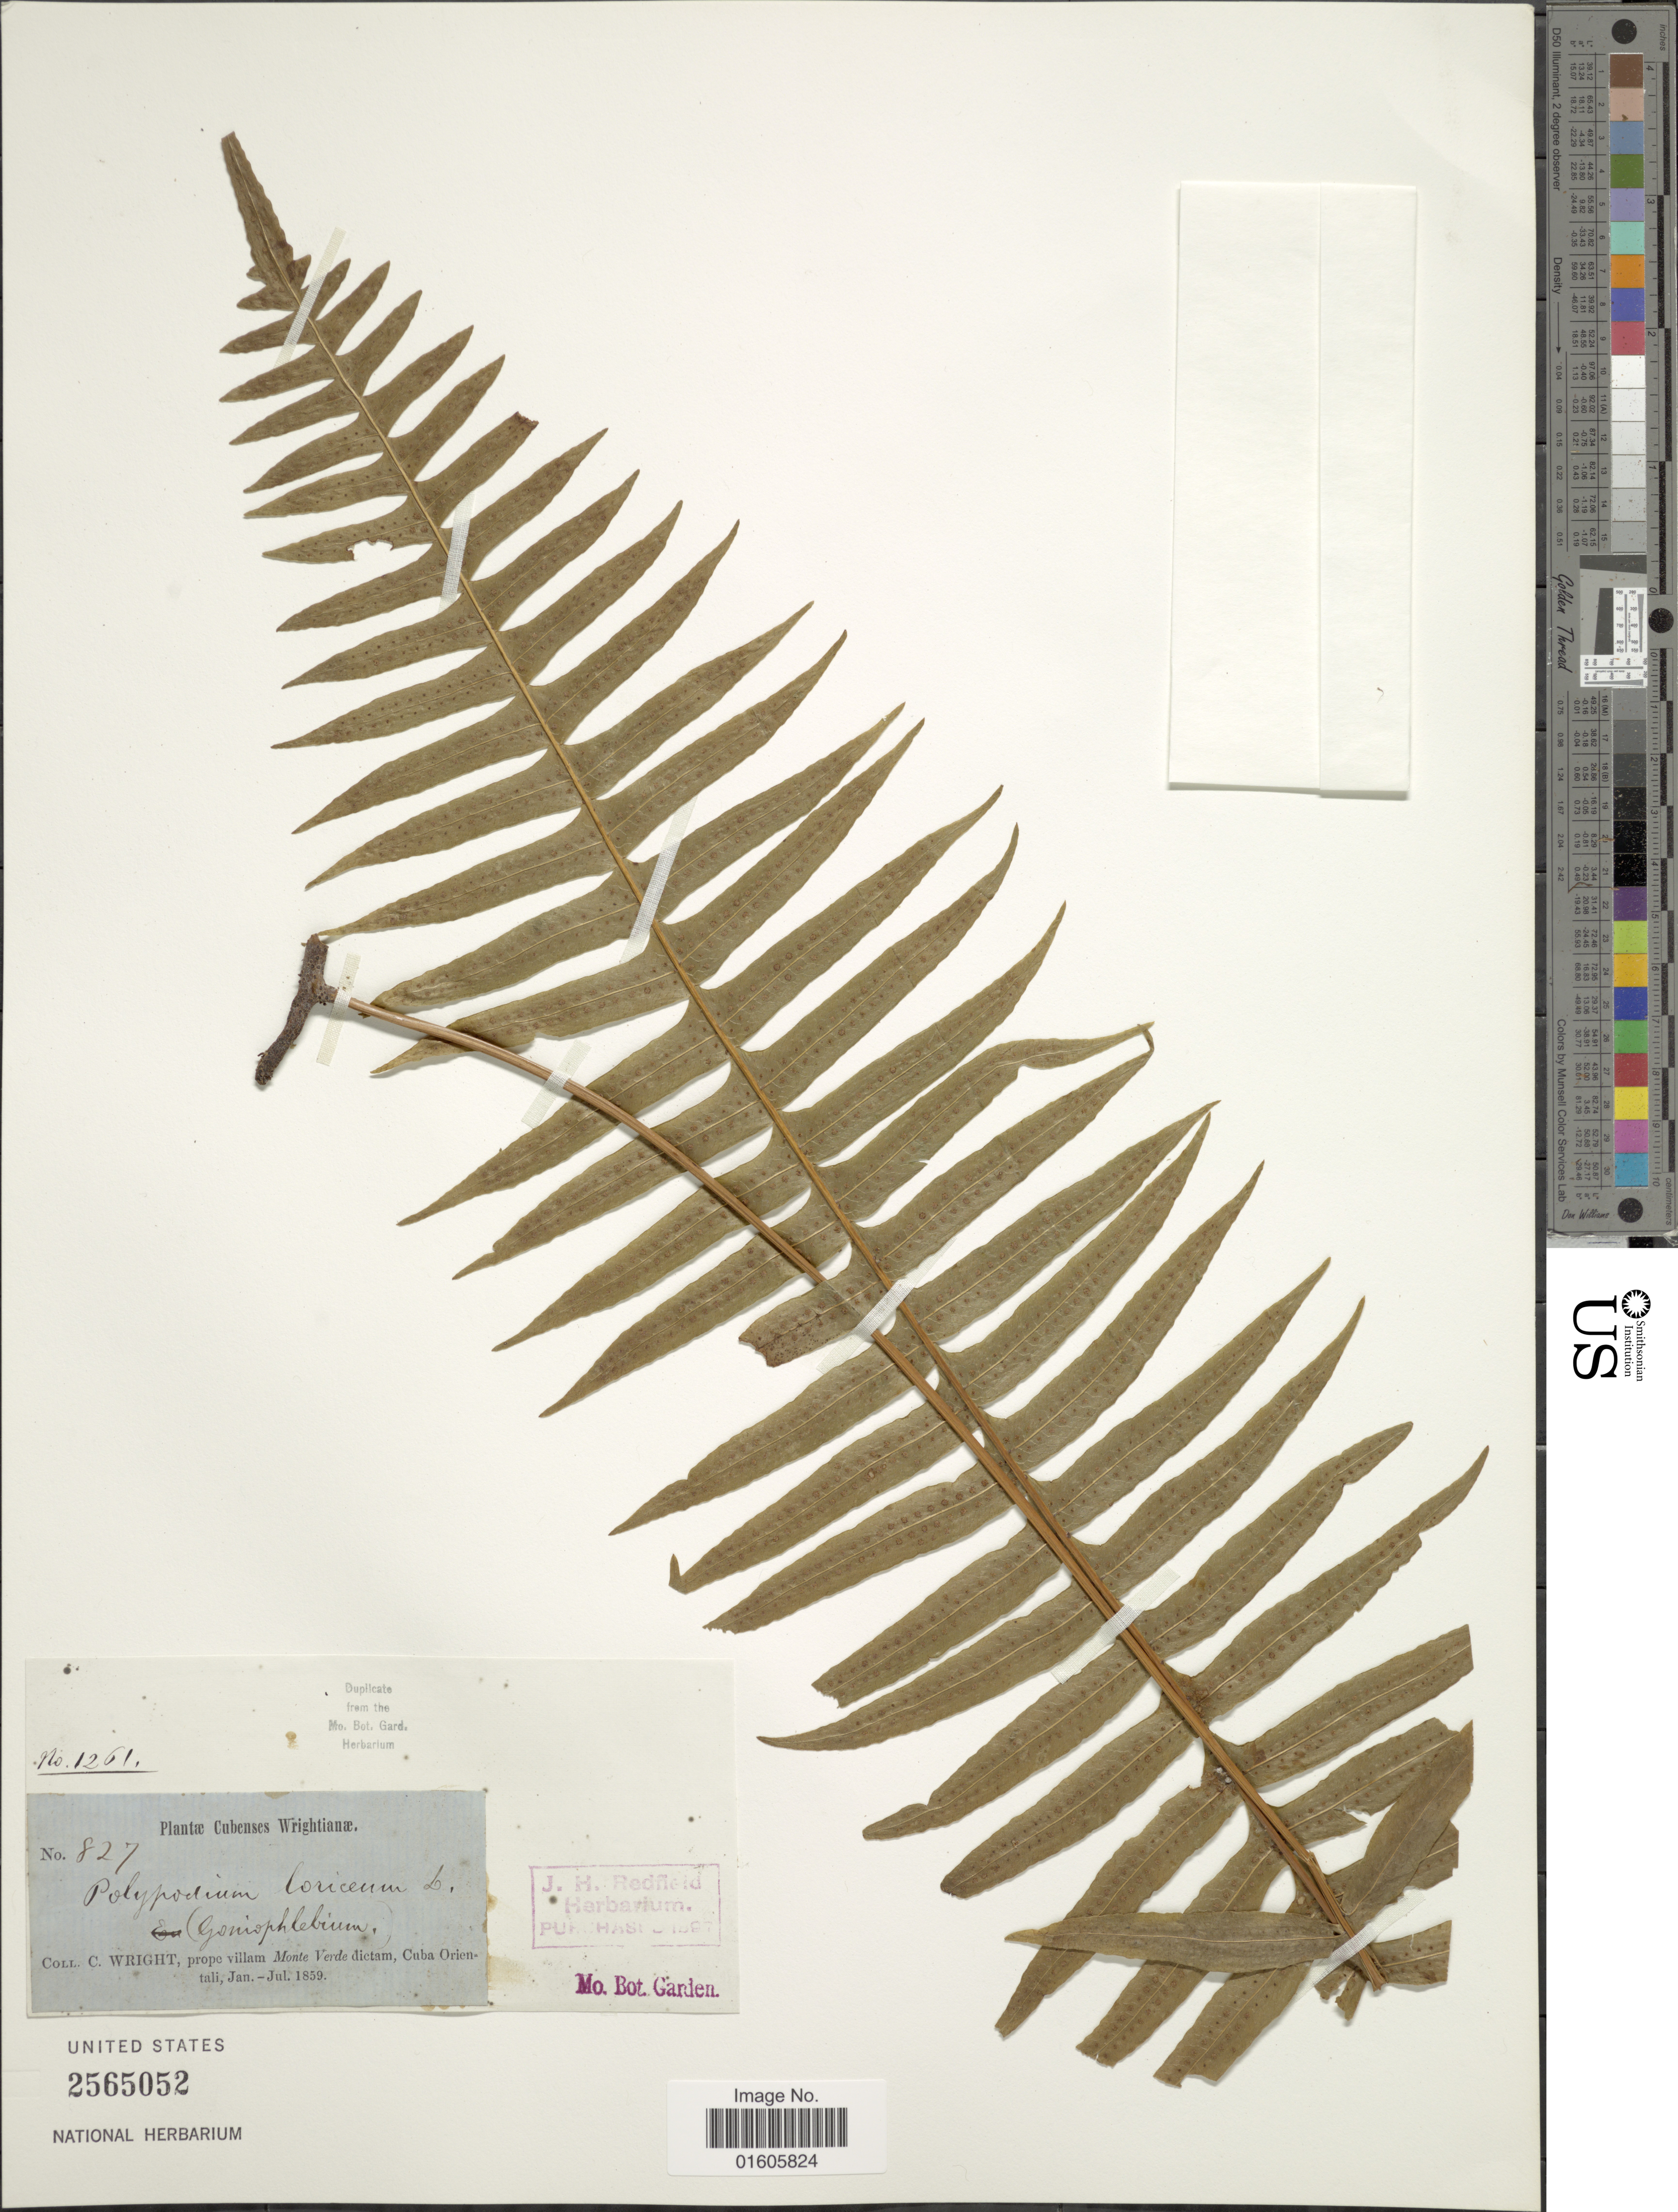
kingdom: Plantae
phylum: Tracheophyta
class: Polypodiopsida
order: Polypodiales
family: Polypodiaceae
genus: Serpocaulon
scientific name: Serpocaulon loriceum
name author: (L.) A.R. Sm.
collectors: C. Wright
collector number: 827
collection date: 1859-01/1859-07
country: Cuba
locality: Prope villam Monte Verde dictam, Cuba Orientali.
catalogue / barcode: US 2565052